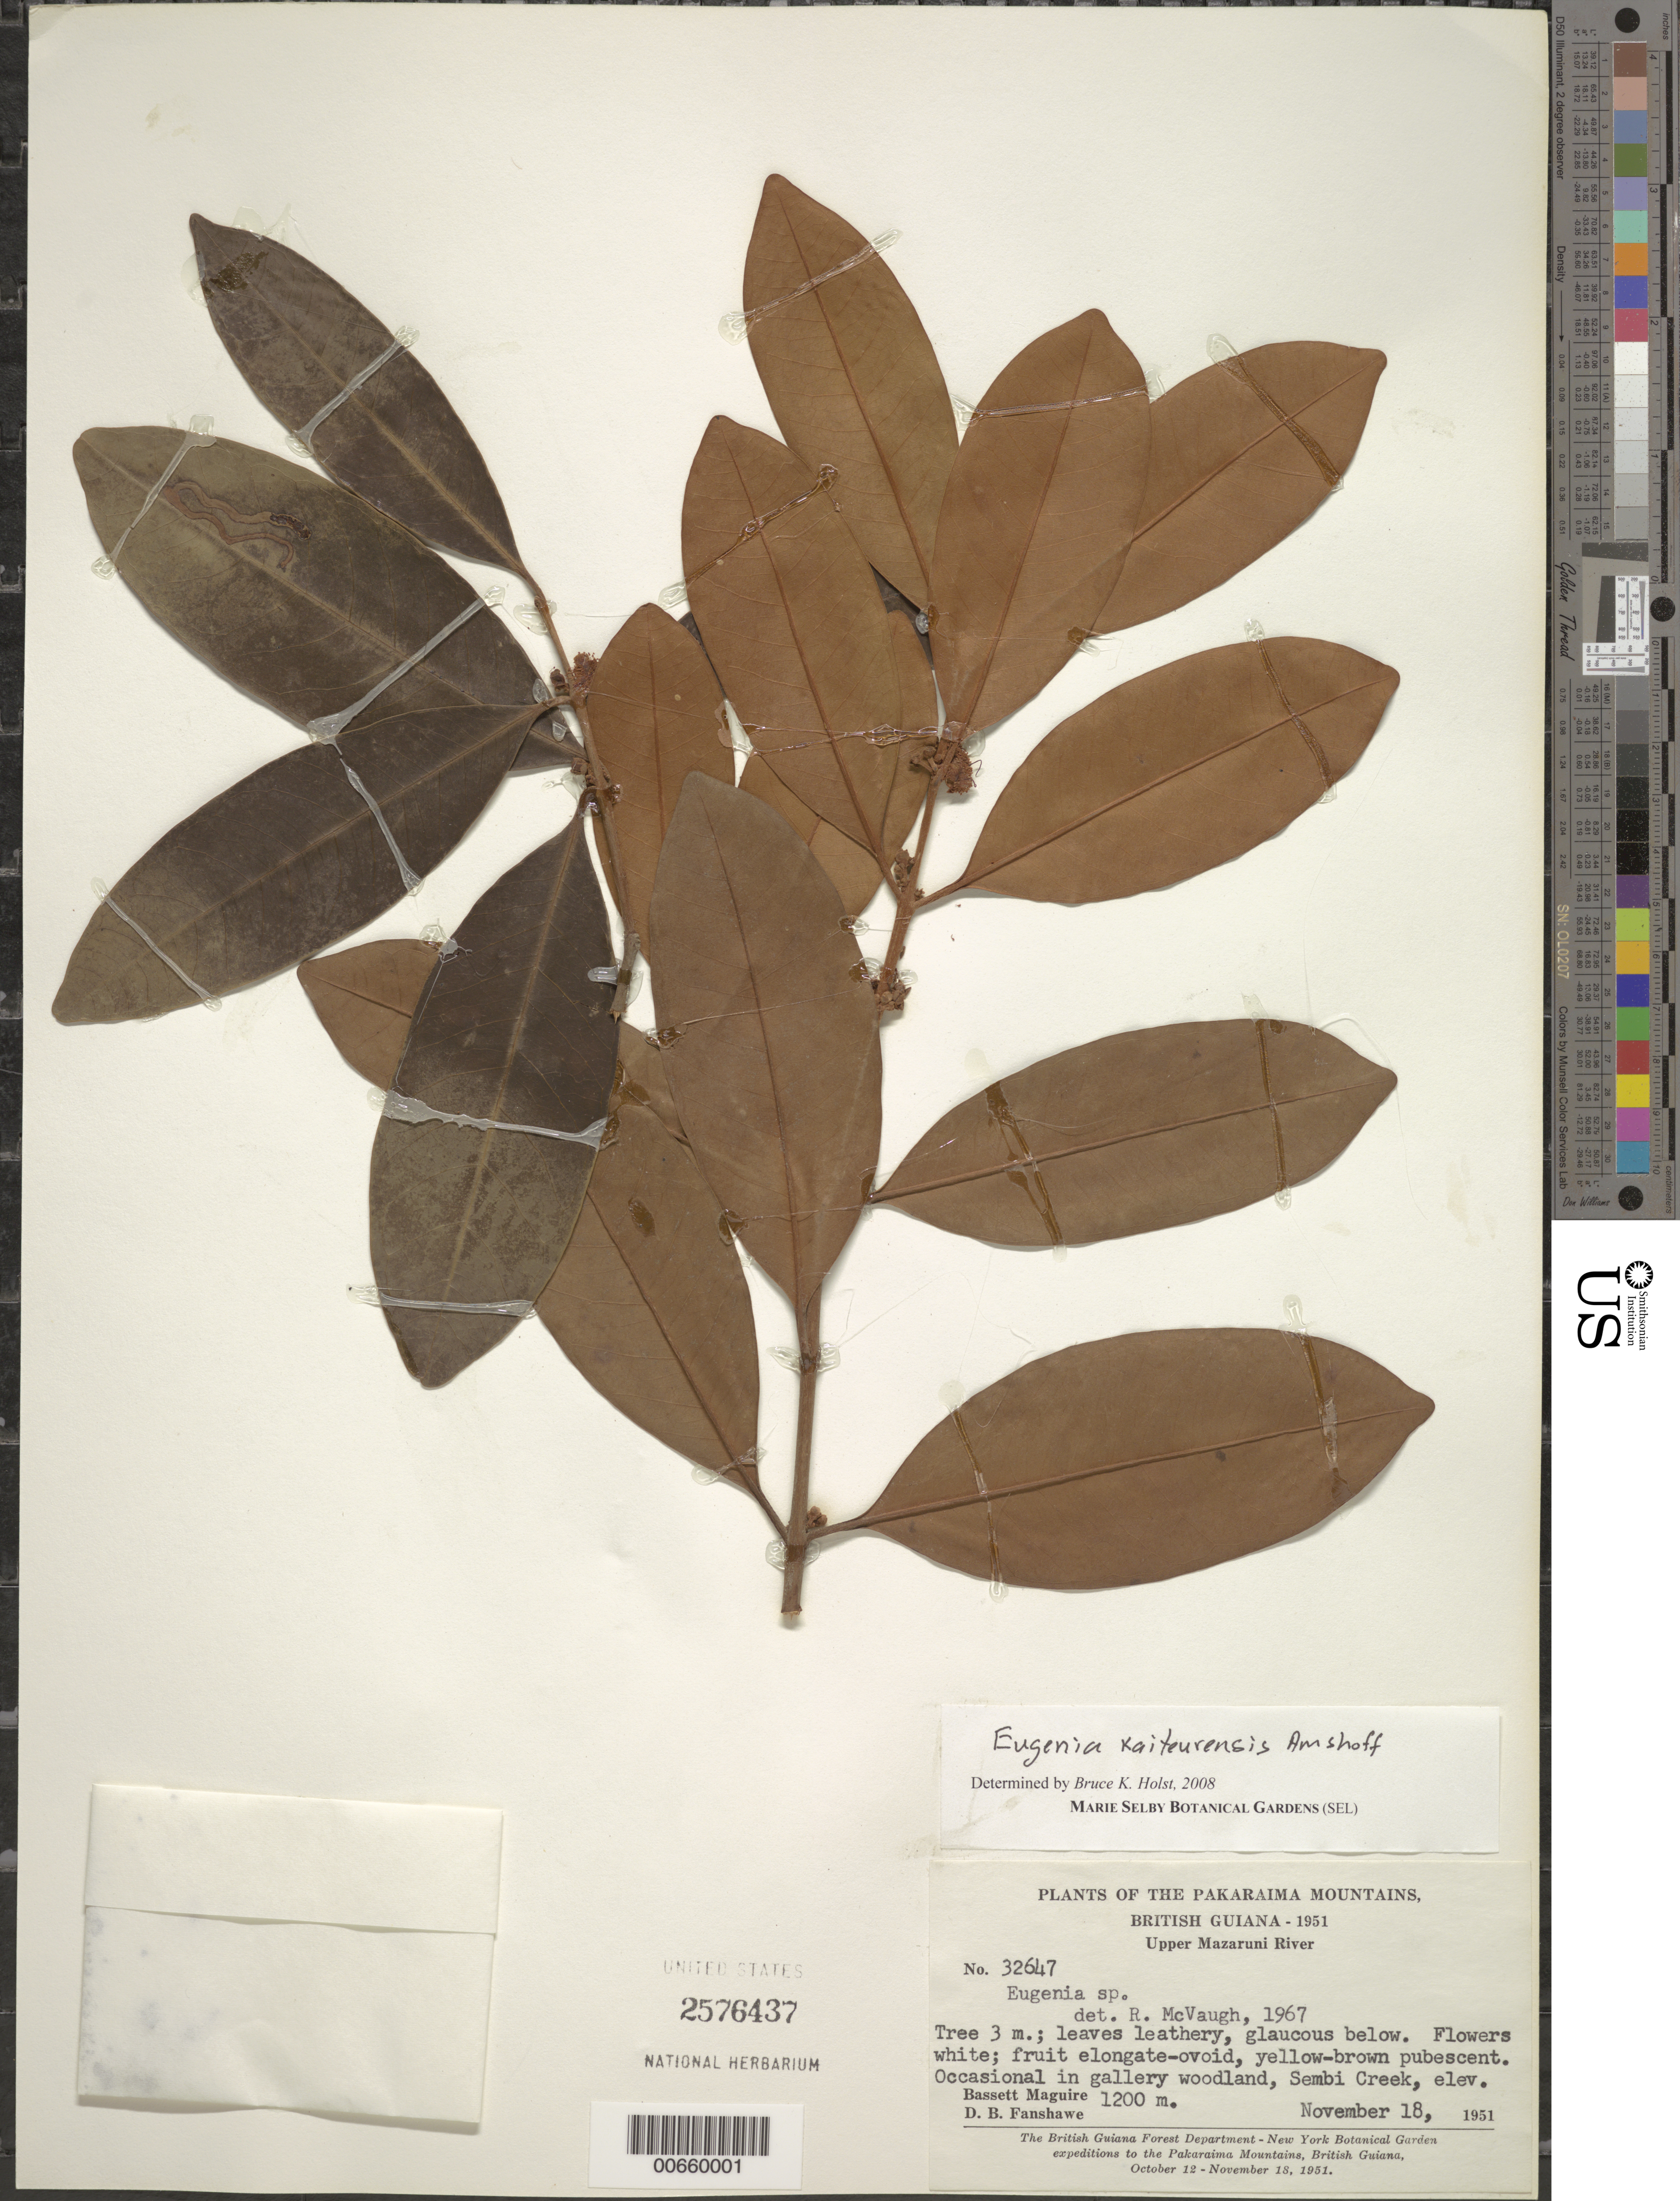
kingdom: Plantae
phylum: Tracheophyta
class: Magnoliopsida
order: Myrtales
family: Myrtaceae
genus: Eugenia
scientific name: Eugenia kaieteurensis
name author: Amshoff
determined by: Holst, Bruce K.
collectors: B. Maguire & D. B. Fanshawe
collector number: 32647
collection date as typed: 18-Nov-51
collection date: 1951-11-18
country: Guyana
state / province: Cuyuni-Mazaruni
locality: Sembi Creek, upper Mazaruni River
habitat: Gallery woodland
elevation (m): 1200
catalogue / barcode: US 2576437